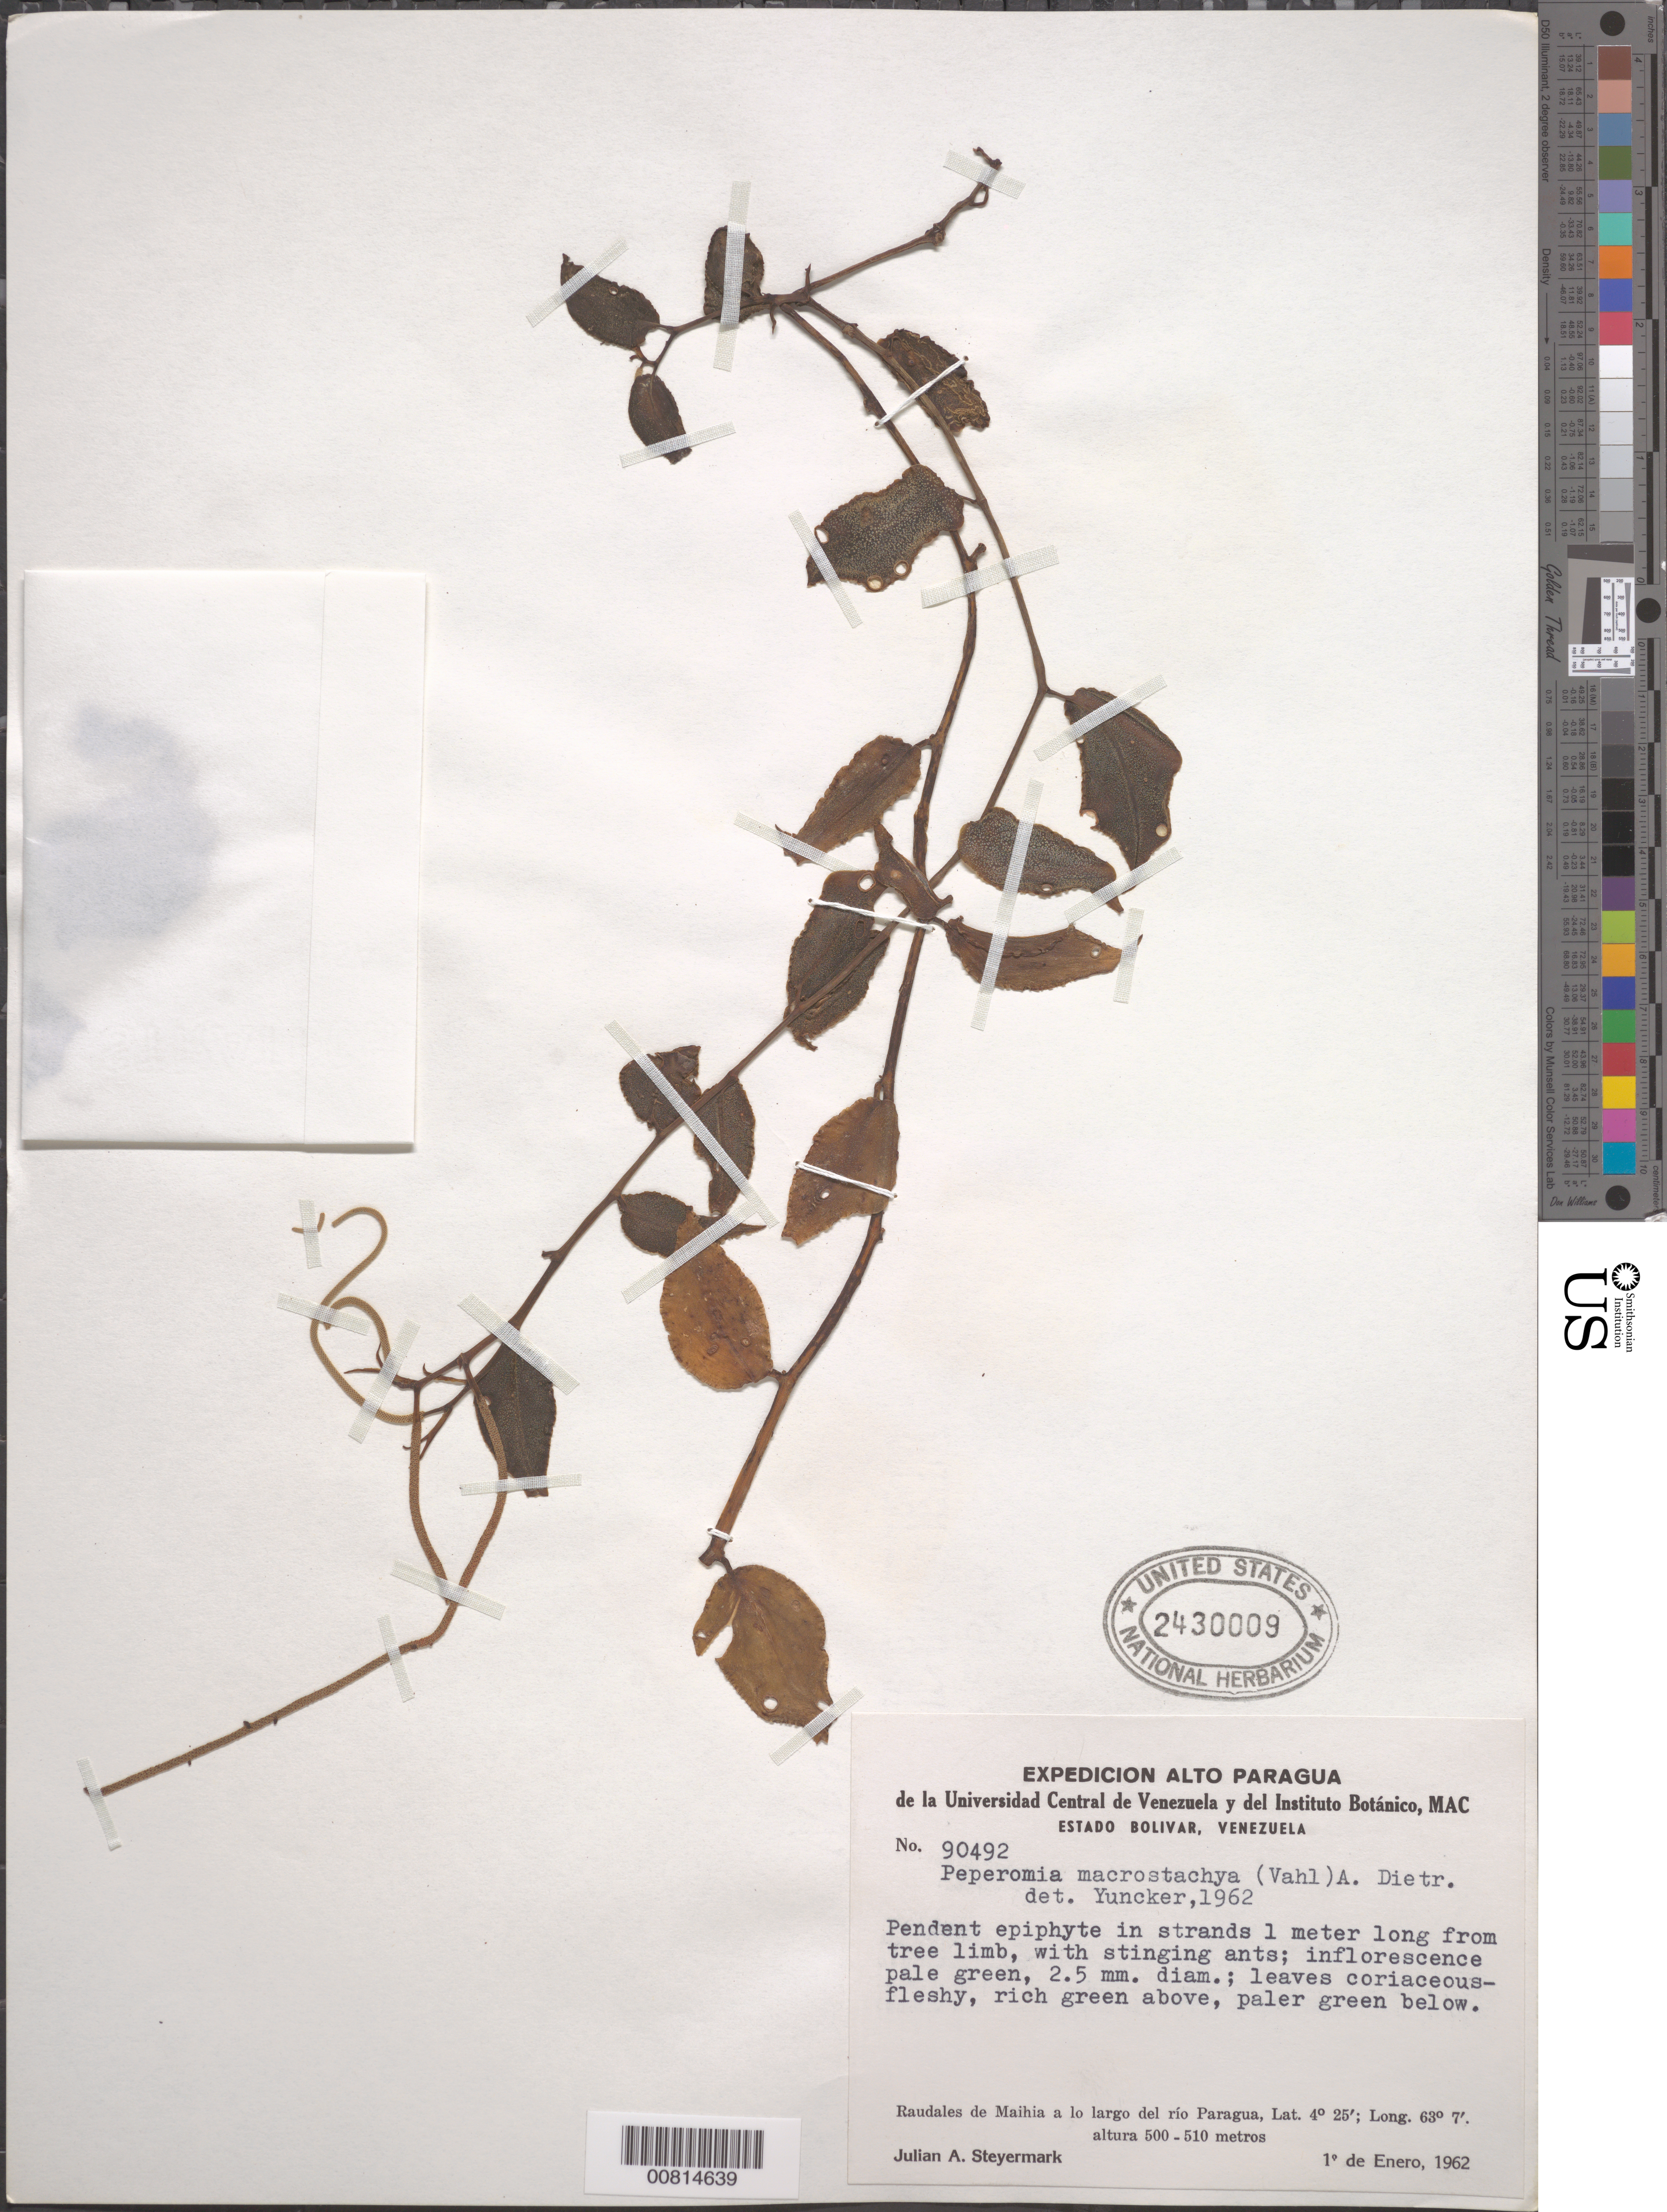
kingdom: Plantae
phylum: Tracheophyta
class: Magnoliopsida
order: Piperales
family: Piperaceae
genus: Peperomia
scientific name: Peperomia macrostachya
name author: (Vahl) A. Dietr.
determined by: Yuncker, T. G.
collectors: J. Steyermark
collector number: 90492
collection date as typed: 1-Jan-62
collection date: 1962-01-01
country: Venezuela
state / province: Bolívar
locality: Raudales de Maihia, Rió Paragua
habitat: Raudales a lo largo del río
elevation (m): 500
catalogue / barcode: US 2430009